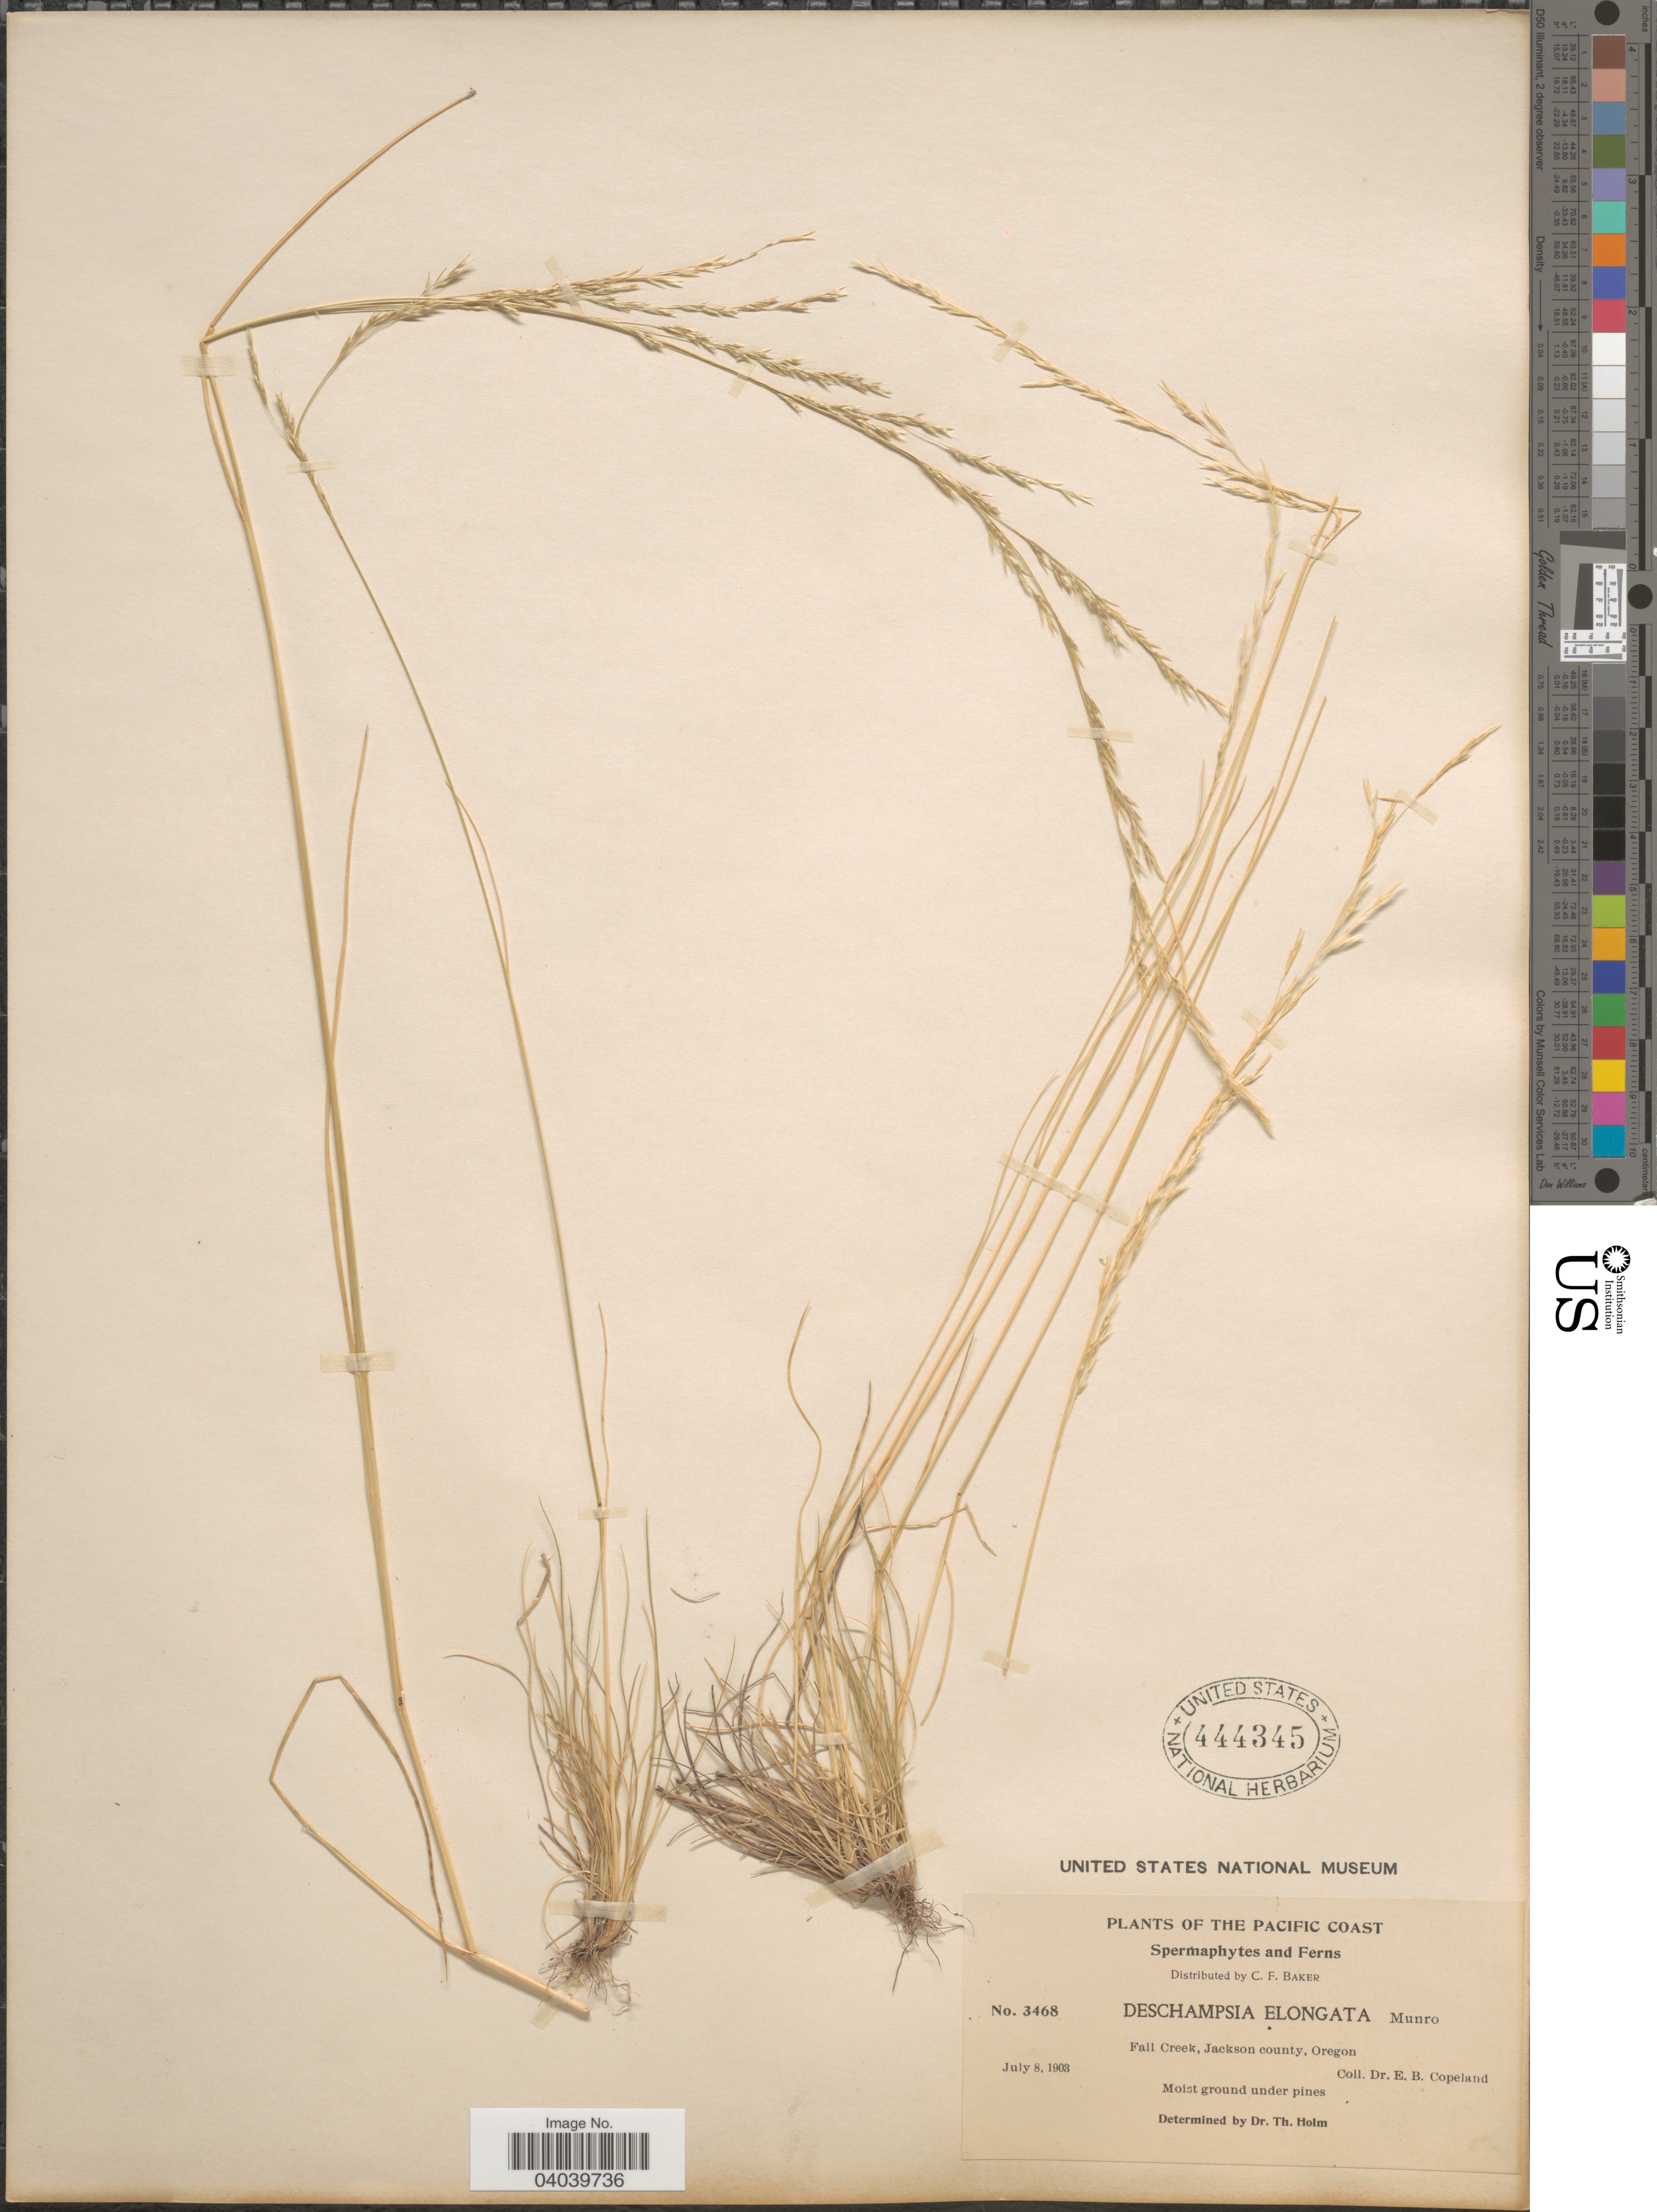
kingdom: Plantae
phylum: Tracheophyta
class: Liliopsida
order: Poales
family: Poaceae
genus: Deschampsia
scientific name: Deschampsia elongata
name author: (Hook.) Munro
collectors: E. B. Copeland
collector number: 3468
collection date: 1903-07-08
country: United States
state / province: Oregon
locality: The Pacific Coast. Fall Creek, Jackson county.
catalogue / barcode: US 444345